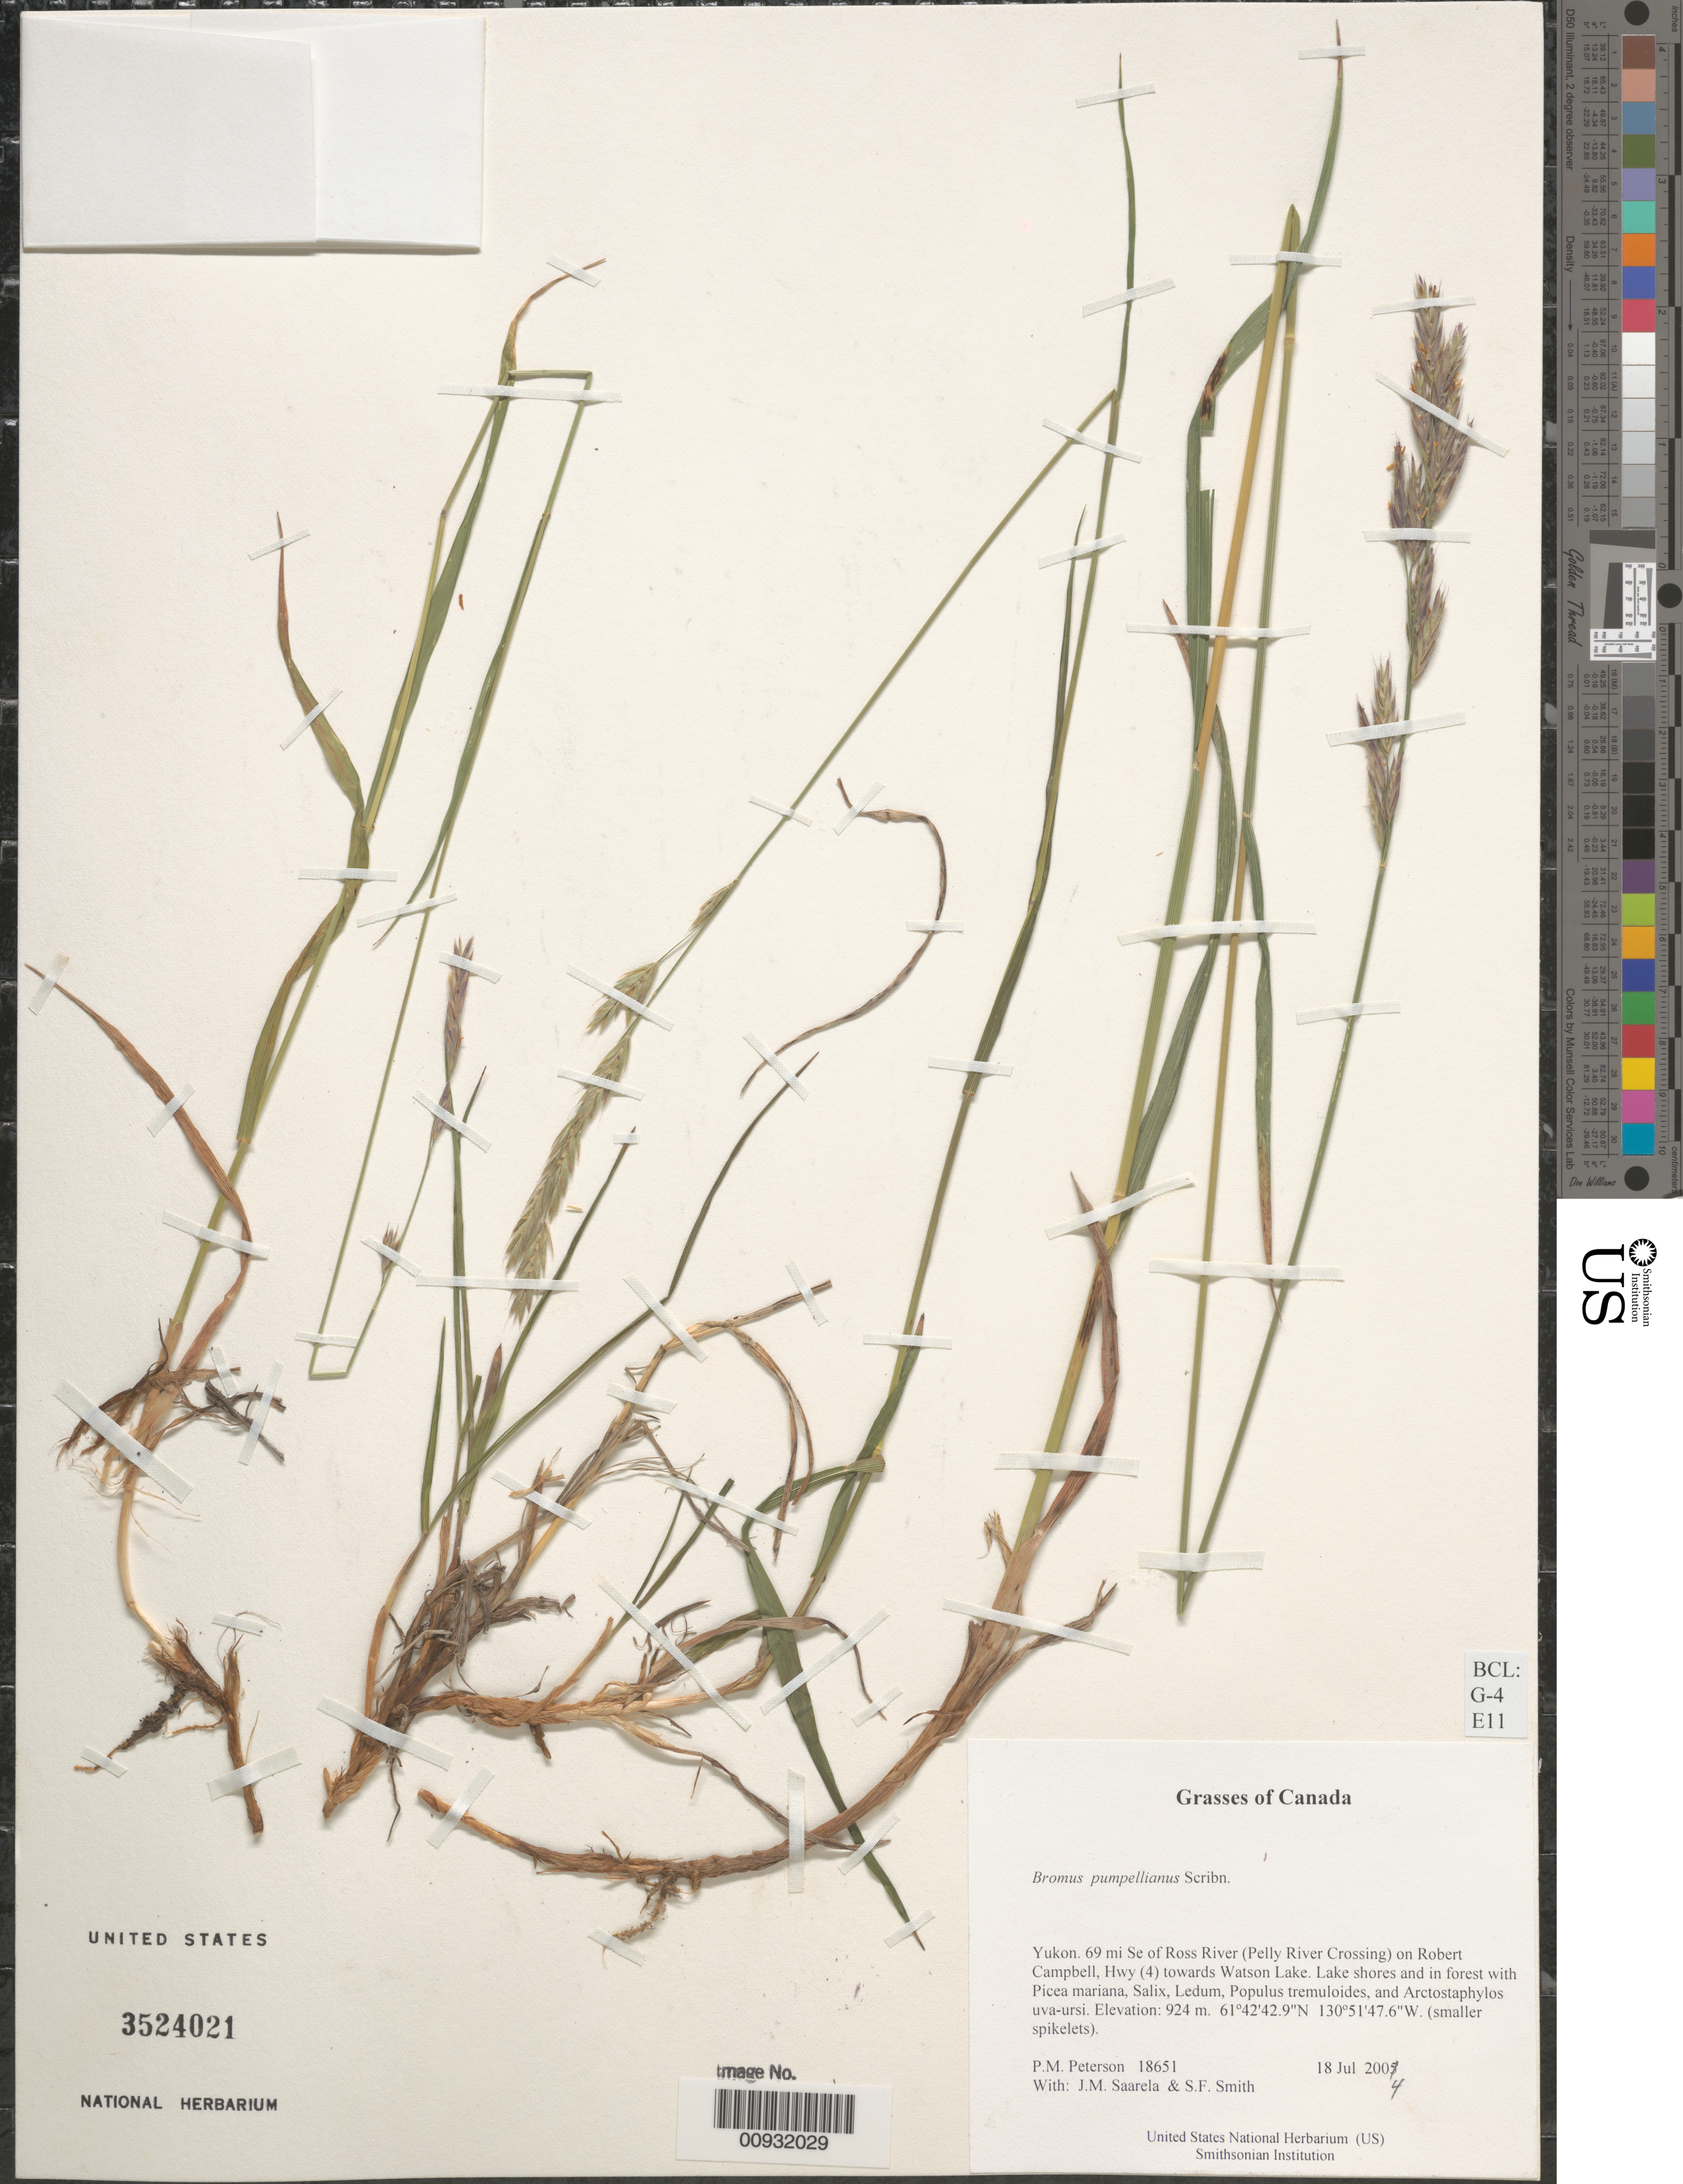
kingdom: Plantae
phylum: Tracheophyta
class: Liliopsida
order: Poales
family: Poaceae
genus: Bromus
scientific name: Bromus pumpellianus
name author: Scribn.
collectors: P. M. Peterson, J. Saarela & S.F. Smith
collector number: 18651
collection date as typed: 18 Jul 2004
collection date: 2004-07-18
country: Canada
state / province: Yukon Territory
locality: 69 mi Se of Ross River (Pelly River Crossing) on Robert Campbell, Hwy (4) towards Watson Lake. Lake shores and in forest with Picea mariana, Salix, Ledum, Populus tremuloides, and Arctostaphylos uva-ursi.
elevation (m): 924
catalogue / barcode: US 3524021